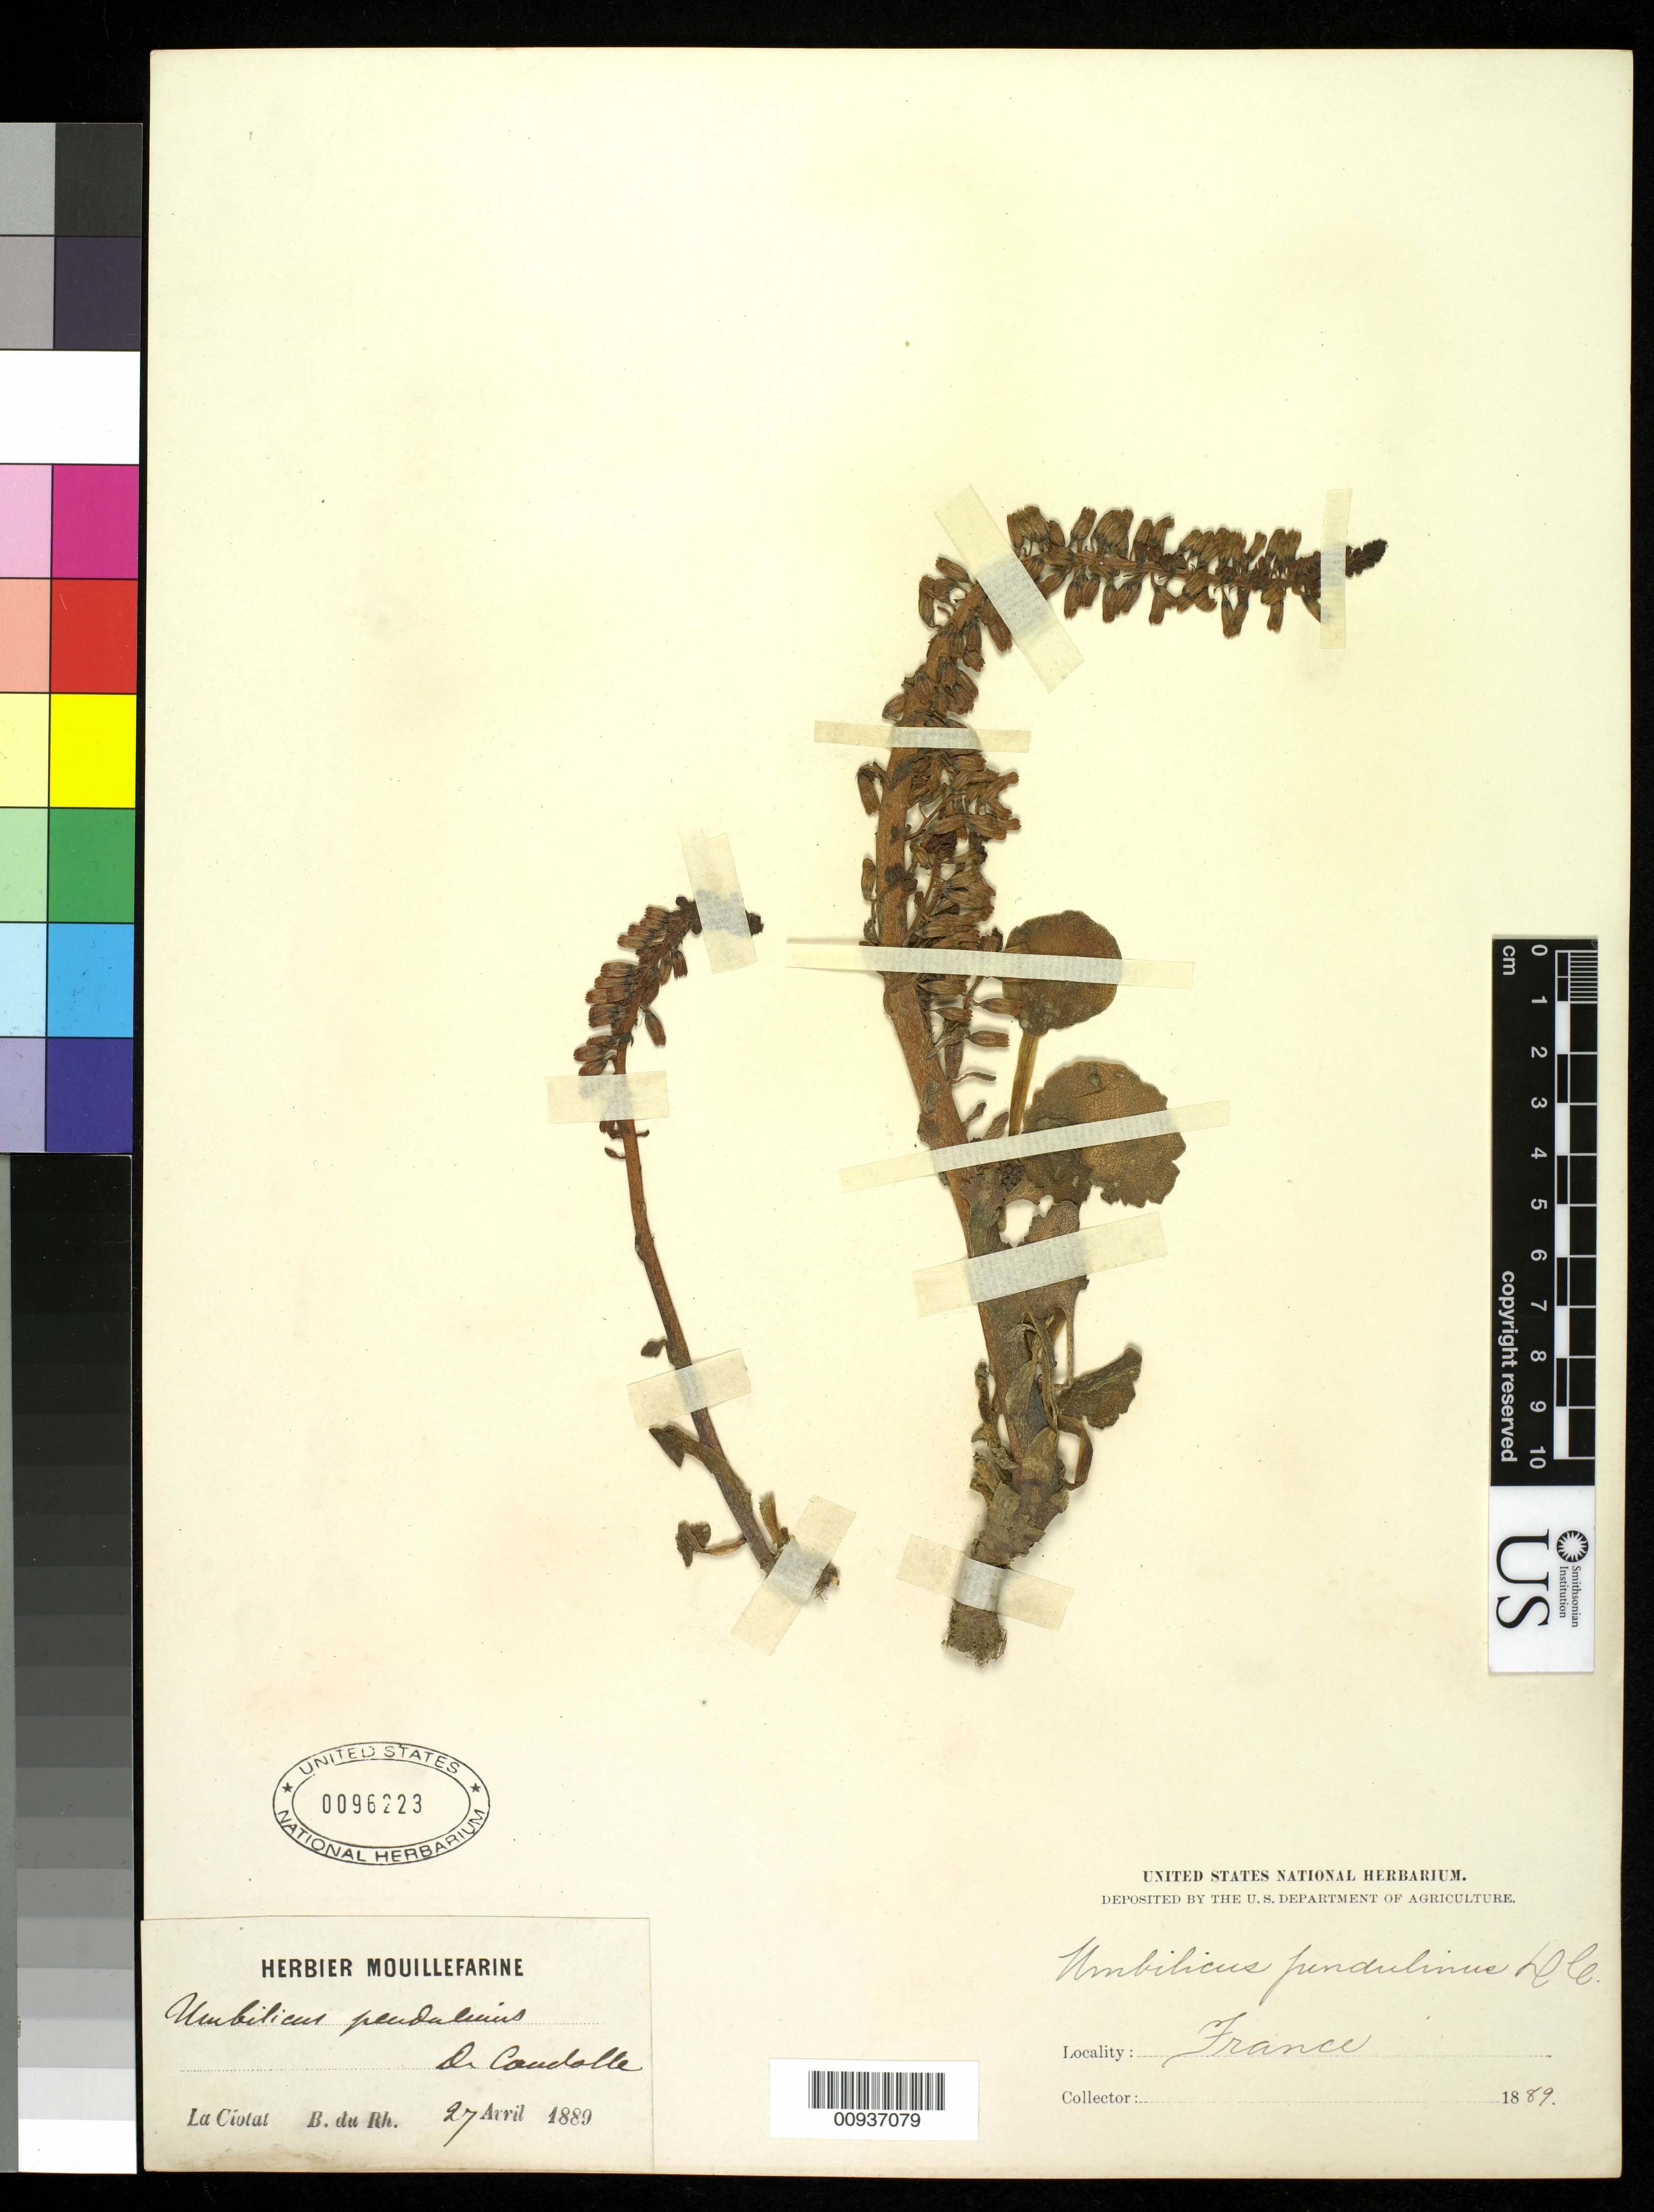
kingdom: Plantae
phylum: Tracheophyta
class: Magnoliopsida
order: Saxifragales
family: Crassulaceae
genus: Umbilicus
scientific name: Umbilicus pendulinus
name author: DC.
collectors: A. Mouillefarine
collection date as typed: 27 Apr 1889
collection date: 1889-04-27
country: France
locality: La Ciotat. B. du Rh.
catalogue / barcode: US 96223